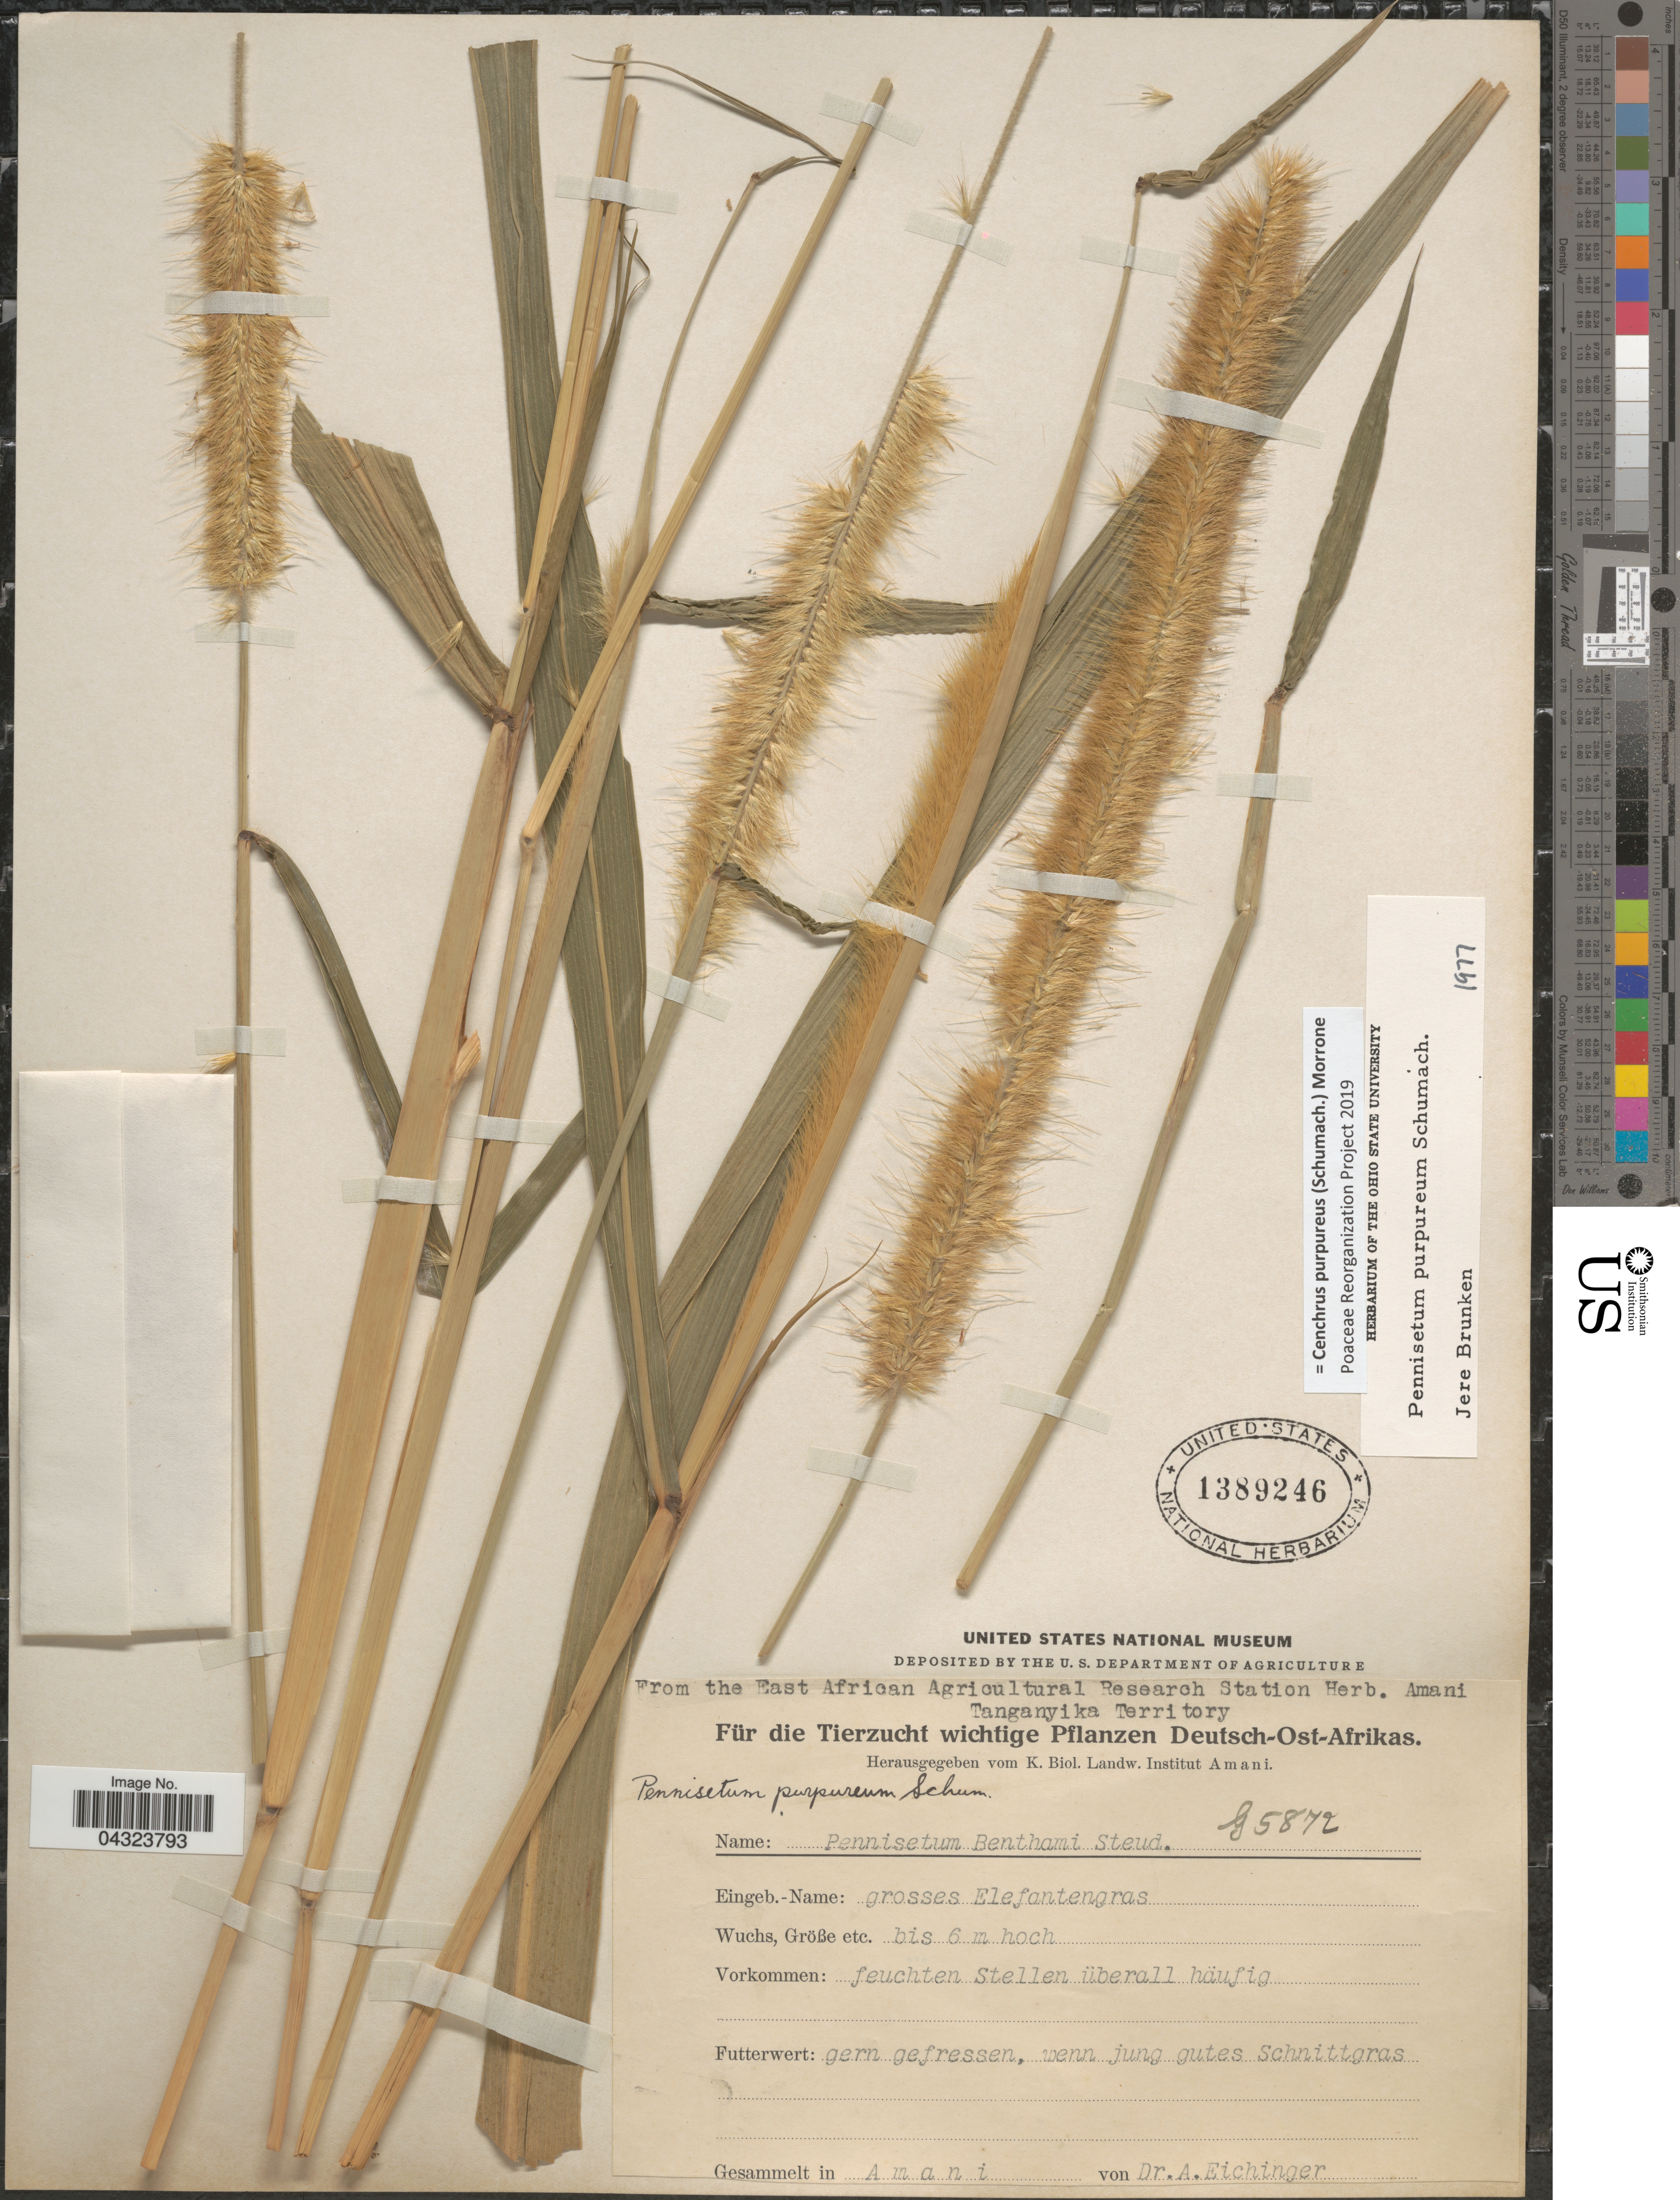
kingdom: Plantae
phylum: Tracheophyta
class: Liliopsida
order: Poales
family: Poaceae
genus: Cenchrus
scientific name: Cenchrus purpureus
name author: (Schumach.) Morrone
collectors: A. Eichinger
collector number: G5872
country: Tanzania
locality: Tanganyika Territory. Amani.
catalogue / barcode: US 1389246